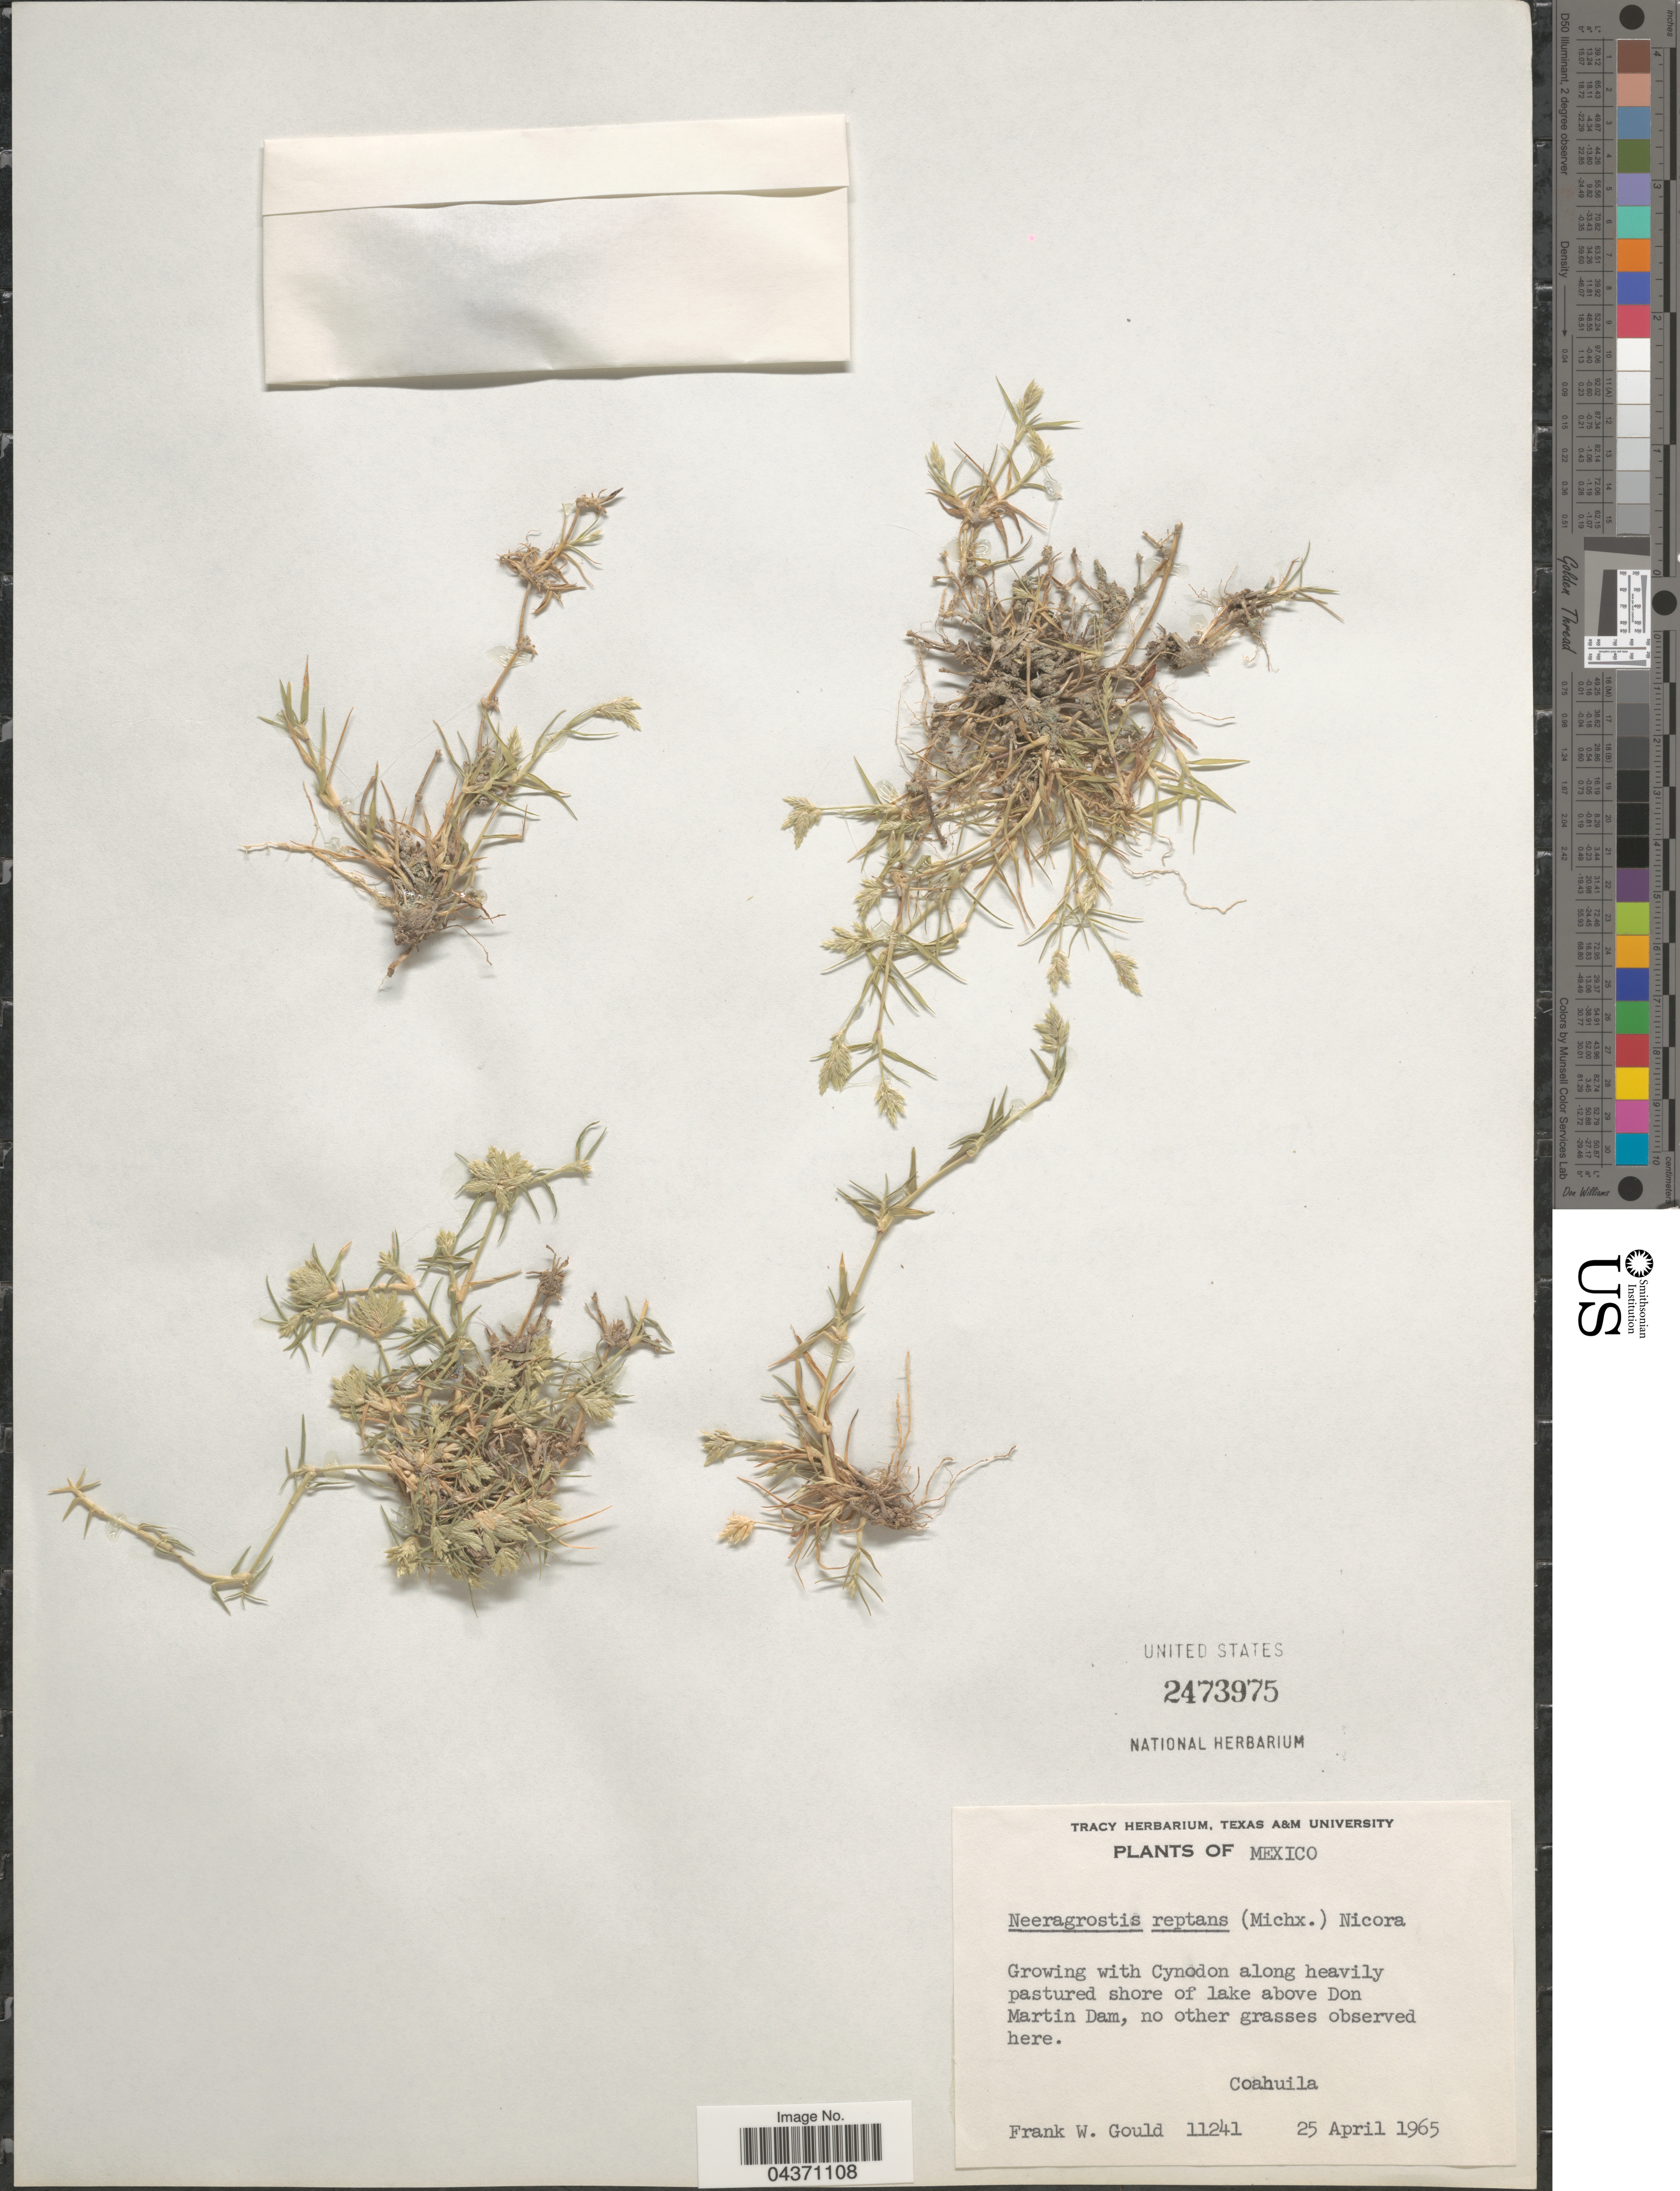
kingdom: Plantae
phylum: Tracheophyta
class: Liliopsida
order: Poales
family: Poaceae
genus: Eragrostis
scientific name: Eragrostis reptans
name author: (Michx.) Nees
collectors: F. W. Gould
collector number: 11241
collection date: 1965-04-25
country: Mexico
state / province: Coahuila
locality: With Cynodon along heavily pastured shore of lake above Don Martin Dam, no other grasses observed here.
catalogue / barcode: US 2473975